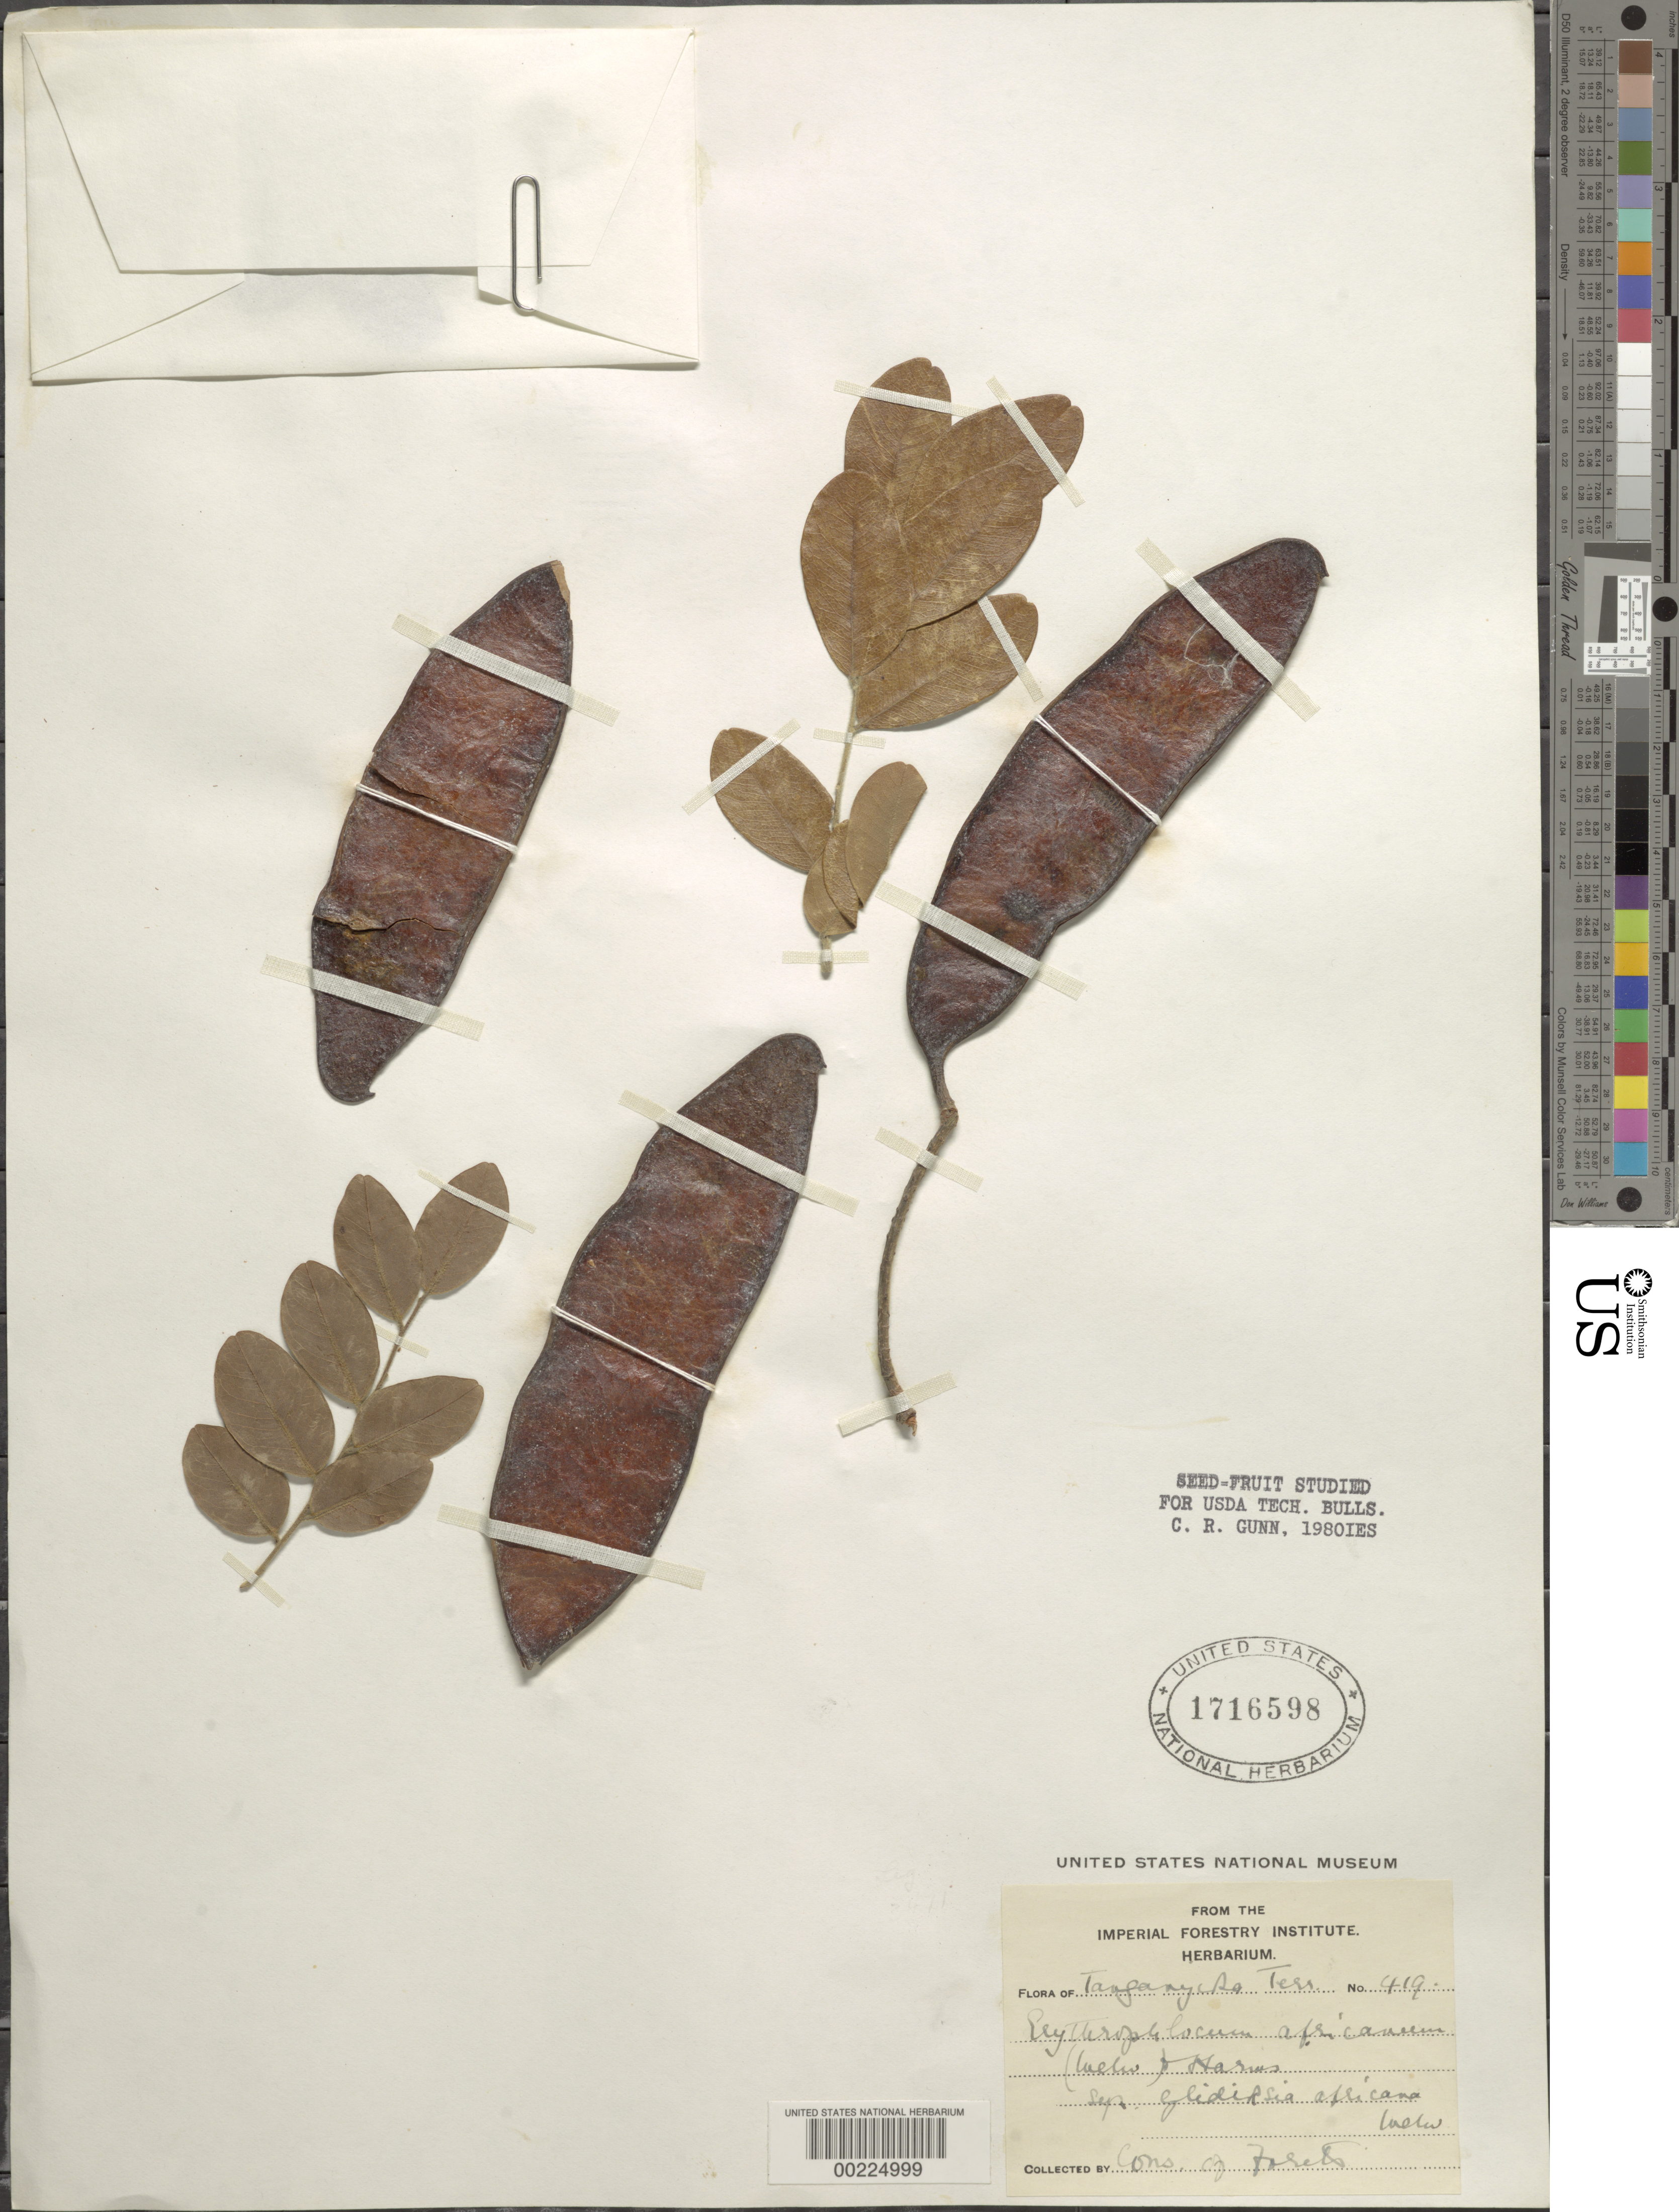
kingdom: Plantae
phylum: Tracheophyta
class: Magnoliopsida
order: Fabales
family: Fabaceae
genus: Erythrophleum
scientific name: Erythrophleum africanum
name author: (Welw. ex Benth.) Harms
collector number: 419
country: Tanzania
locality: Tanganyika terr.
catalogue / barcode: US 1716598